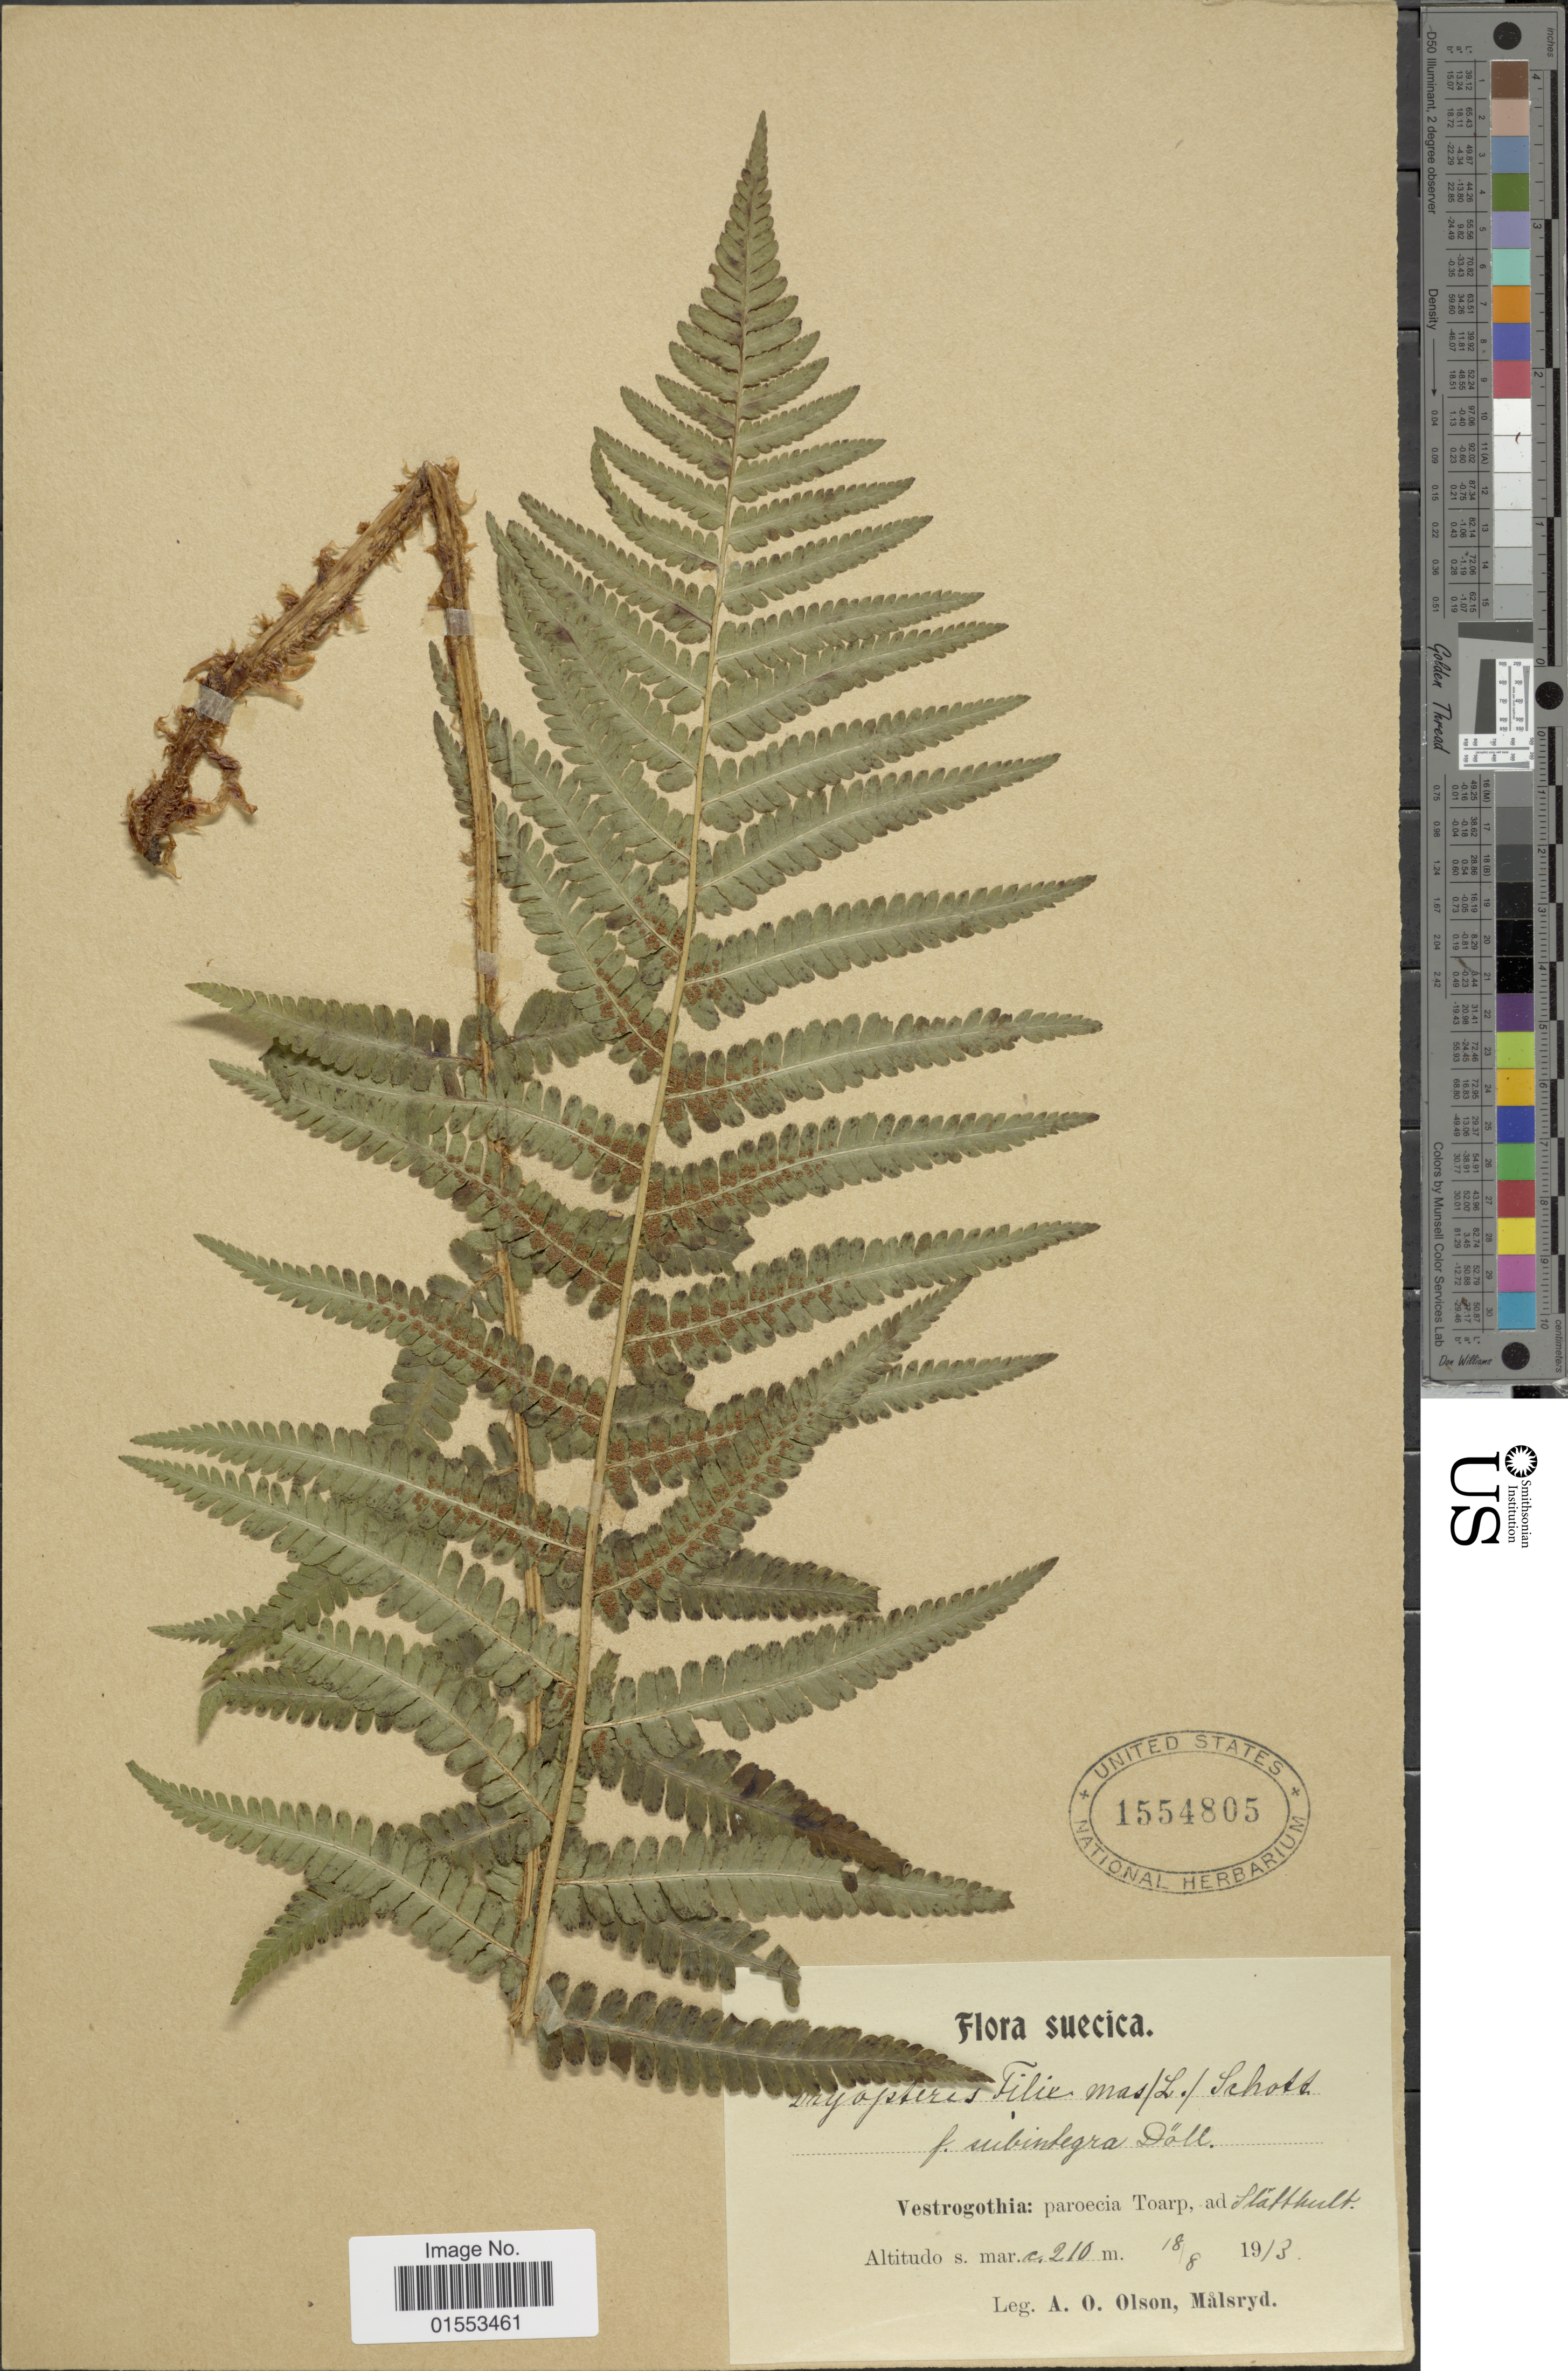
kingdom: Plantae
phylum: Tracheophyta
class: Polypodiopsida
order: Polypodiales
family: Dryopteridaceae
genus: Dryopteris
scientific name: Dryopteris filix-mas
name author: (L.) Schott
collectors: A. Olson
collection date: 1913-08-18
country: Sweden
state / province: Västra Götaland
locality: Toarp parish, Slätthult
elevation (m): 210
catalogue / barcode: US 1554805